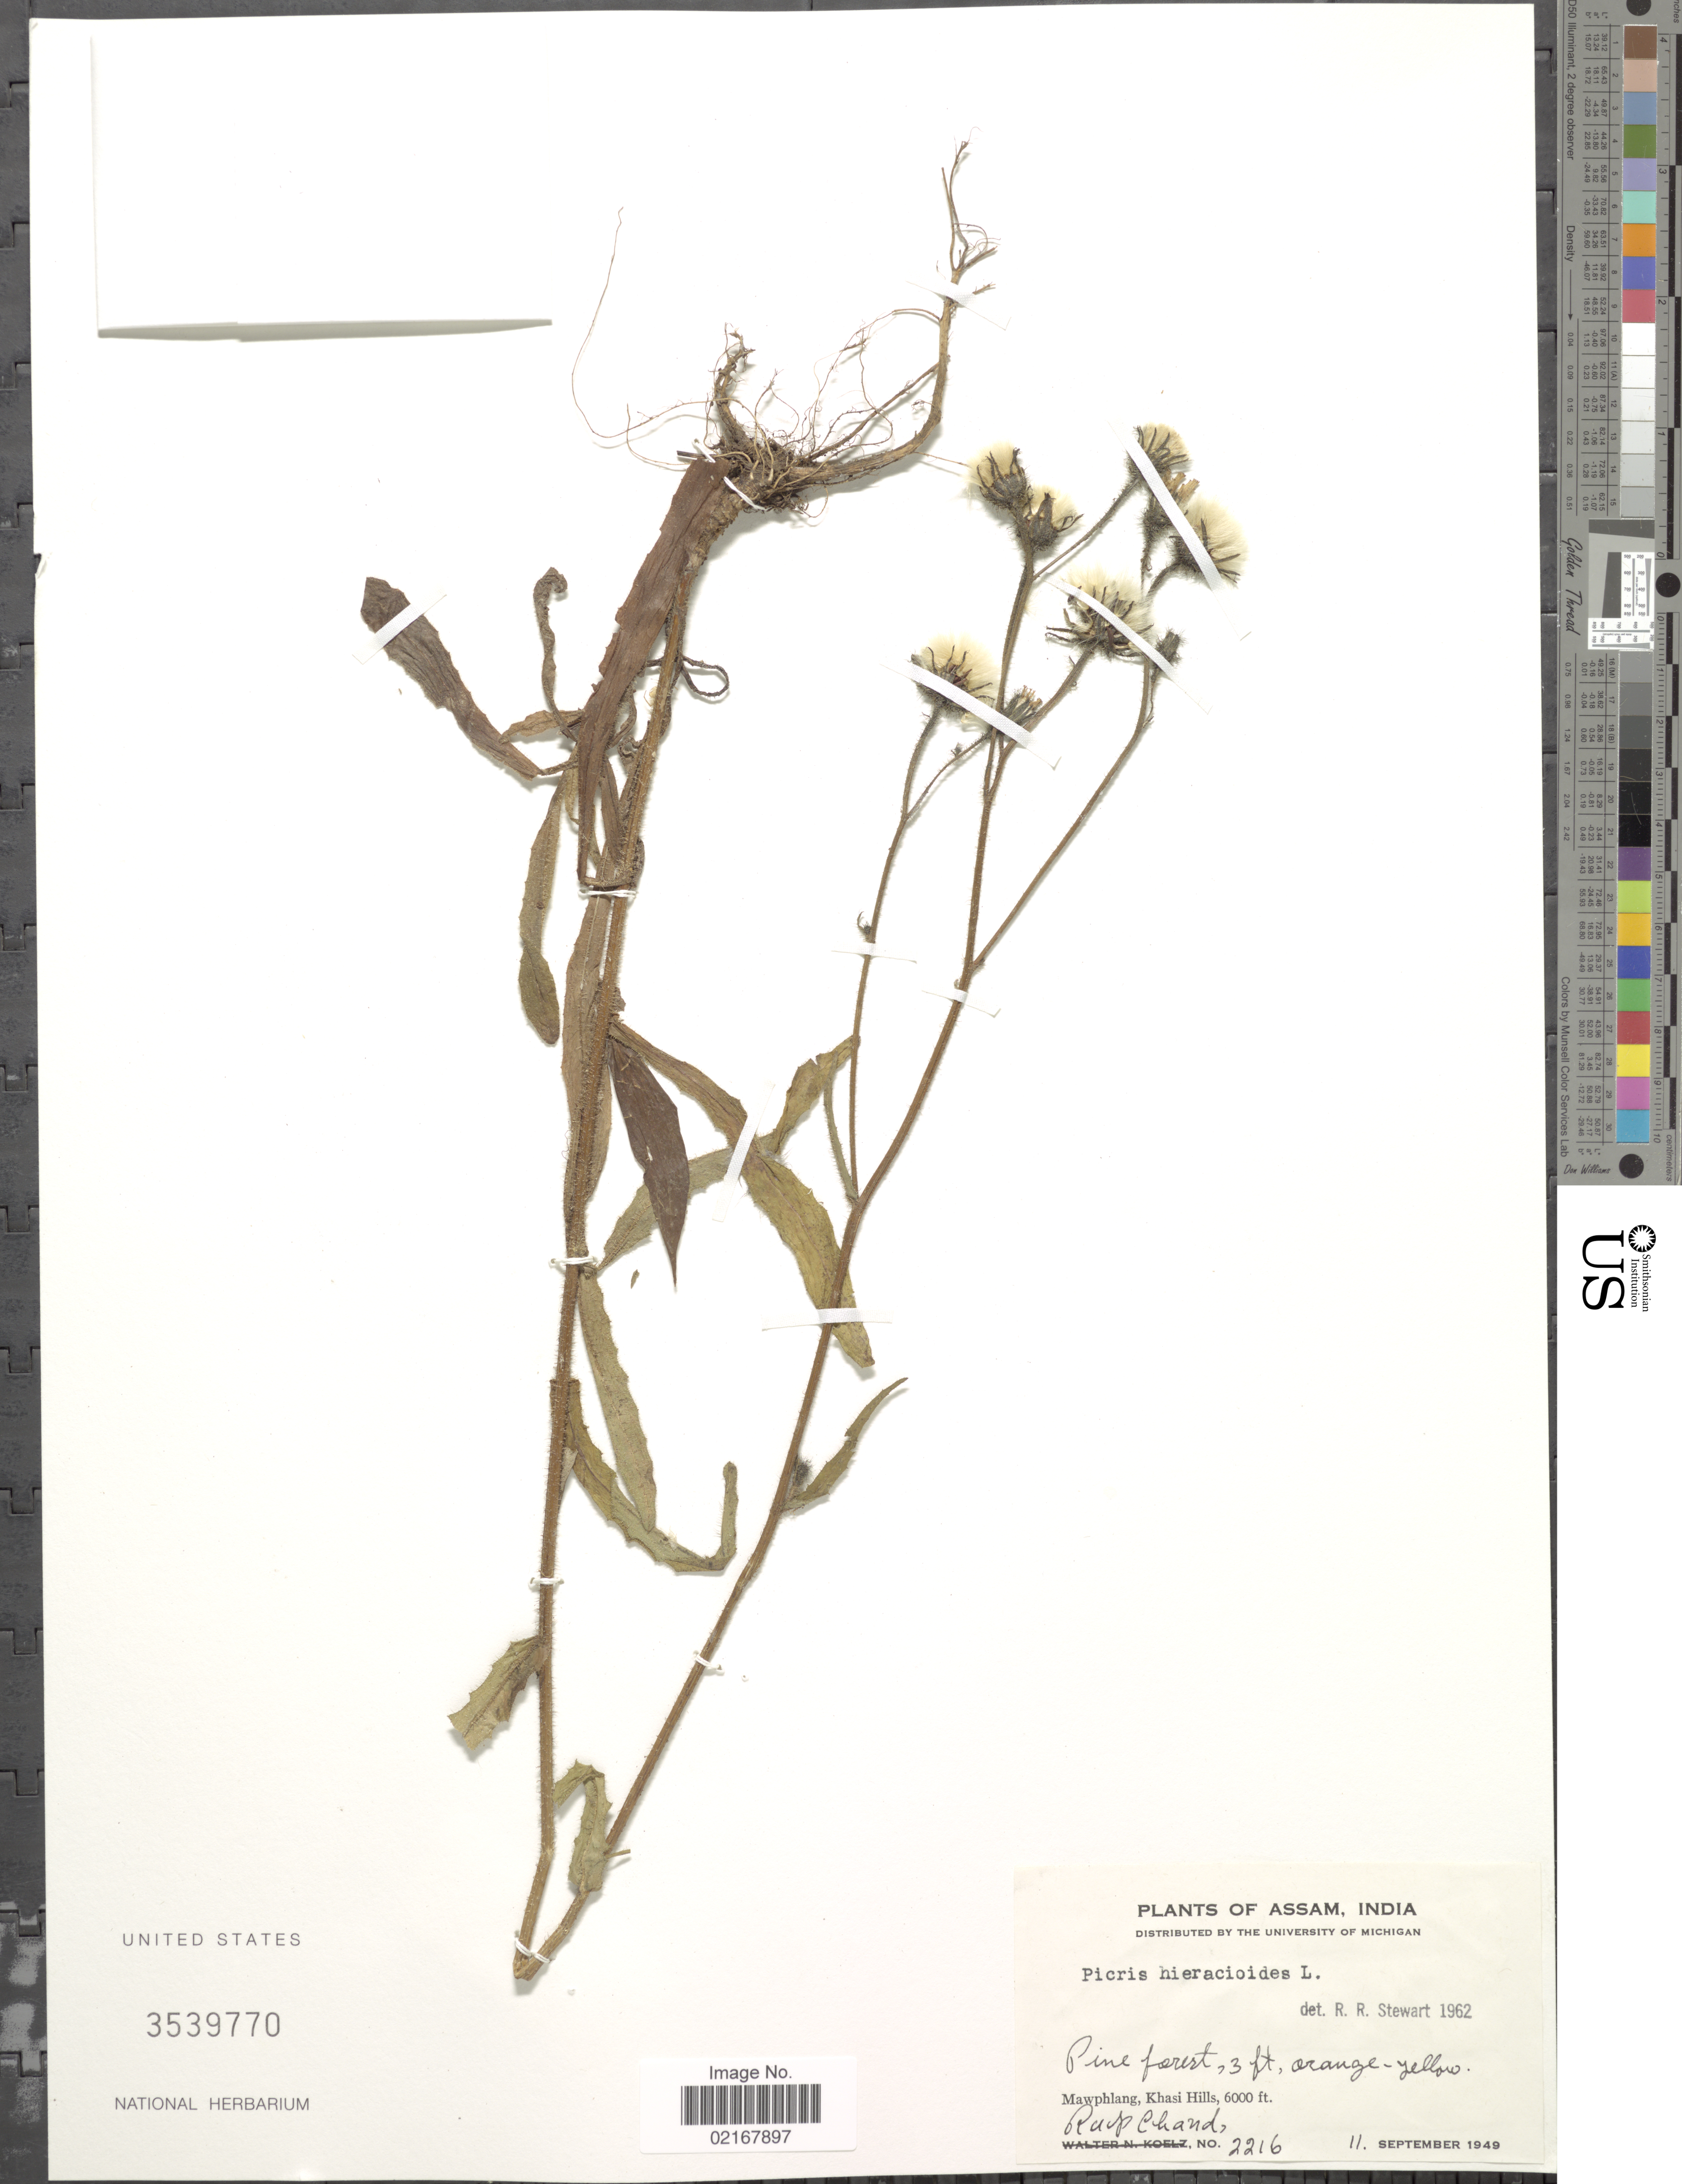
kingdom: Plantae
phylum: Tracheophyta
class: Magnoliopsida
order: Asterales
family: Asteraceae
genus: Picris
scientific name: Picris hieracioides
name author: L.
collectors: R. Chand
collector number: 2216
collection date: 1949-09-11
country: India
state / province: Meghalaya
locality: Mawphlang, Khasi Hills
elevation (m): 1829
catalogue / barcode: US 3539770